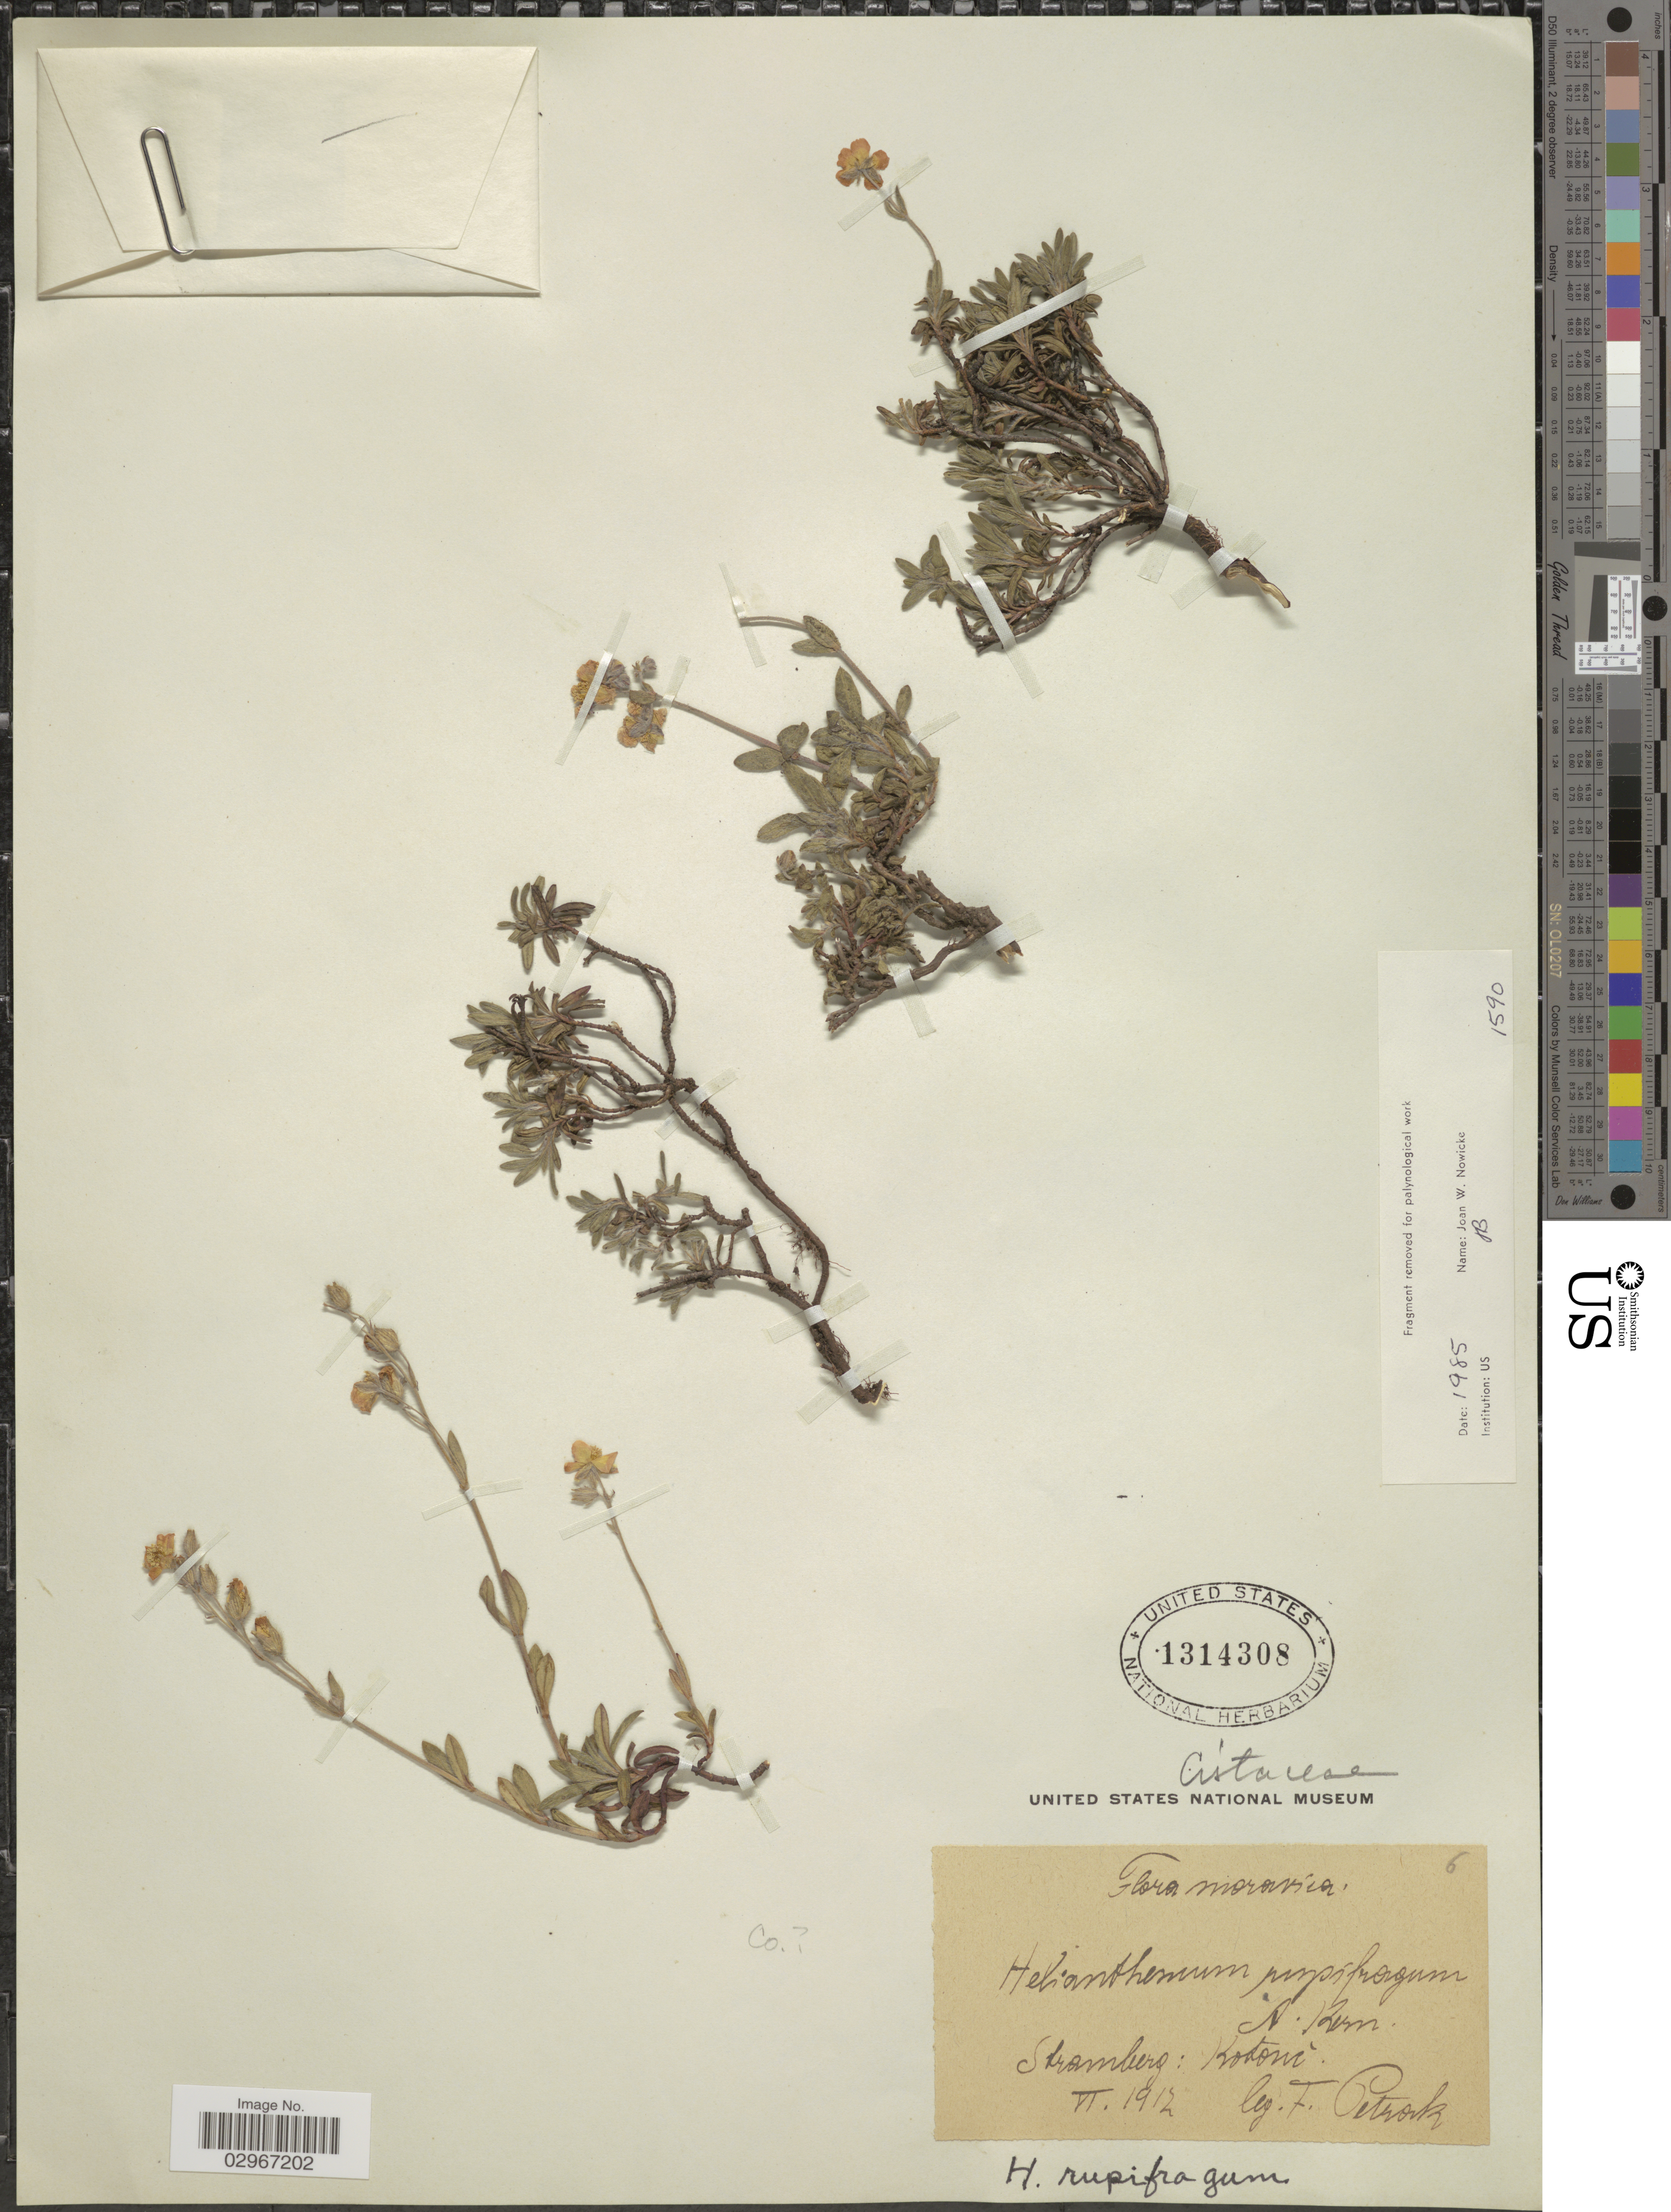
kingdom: Plantae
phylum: Tracheophyta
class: Magnoliopsida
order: Malvales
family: Cistaceae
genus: Helianthemum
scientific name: Helianthemum rupifragum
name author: A. Kern.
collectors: F. Petrok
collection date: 1912-06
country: Czechia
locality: Moravica, Stramberg: Kotoni.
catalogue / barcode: US 1314308